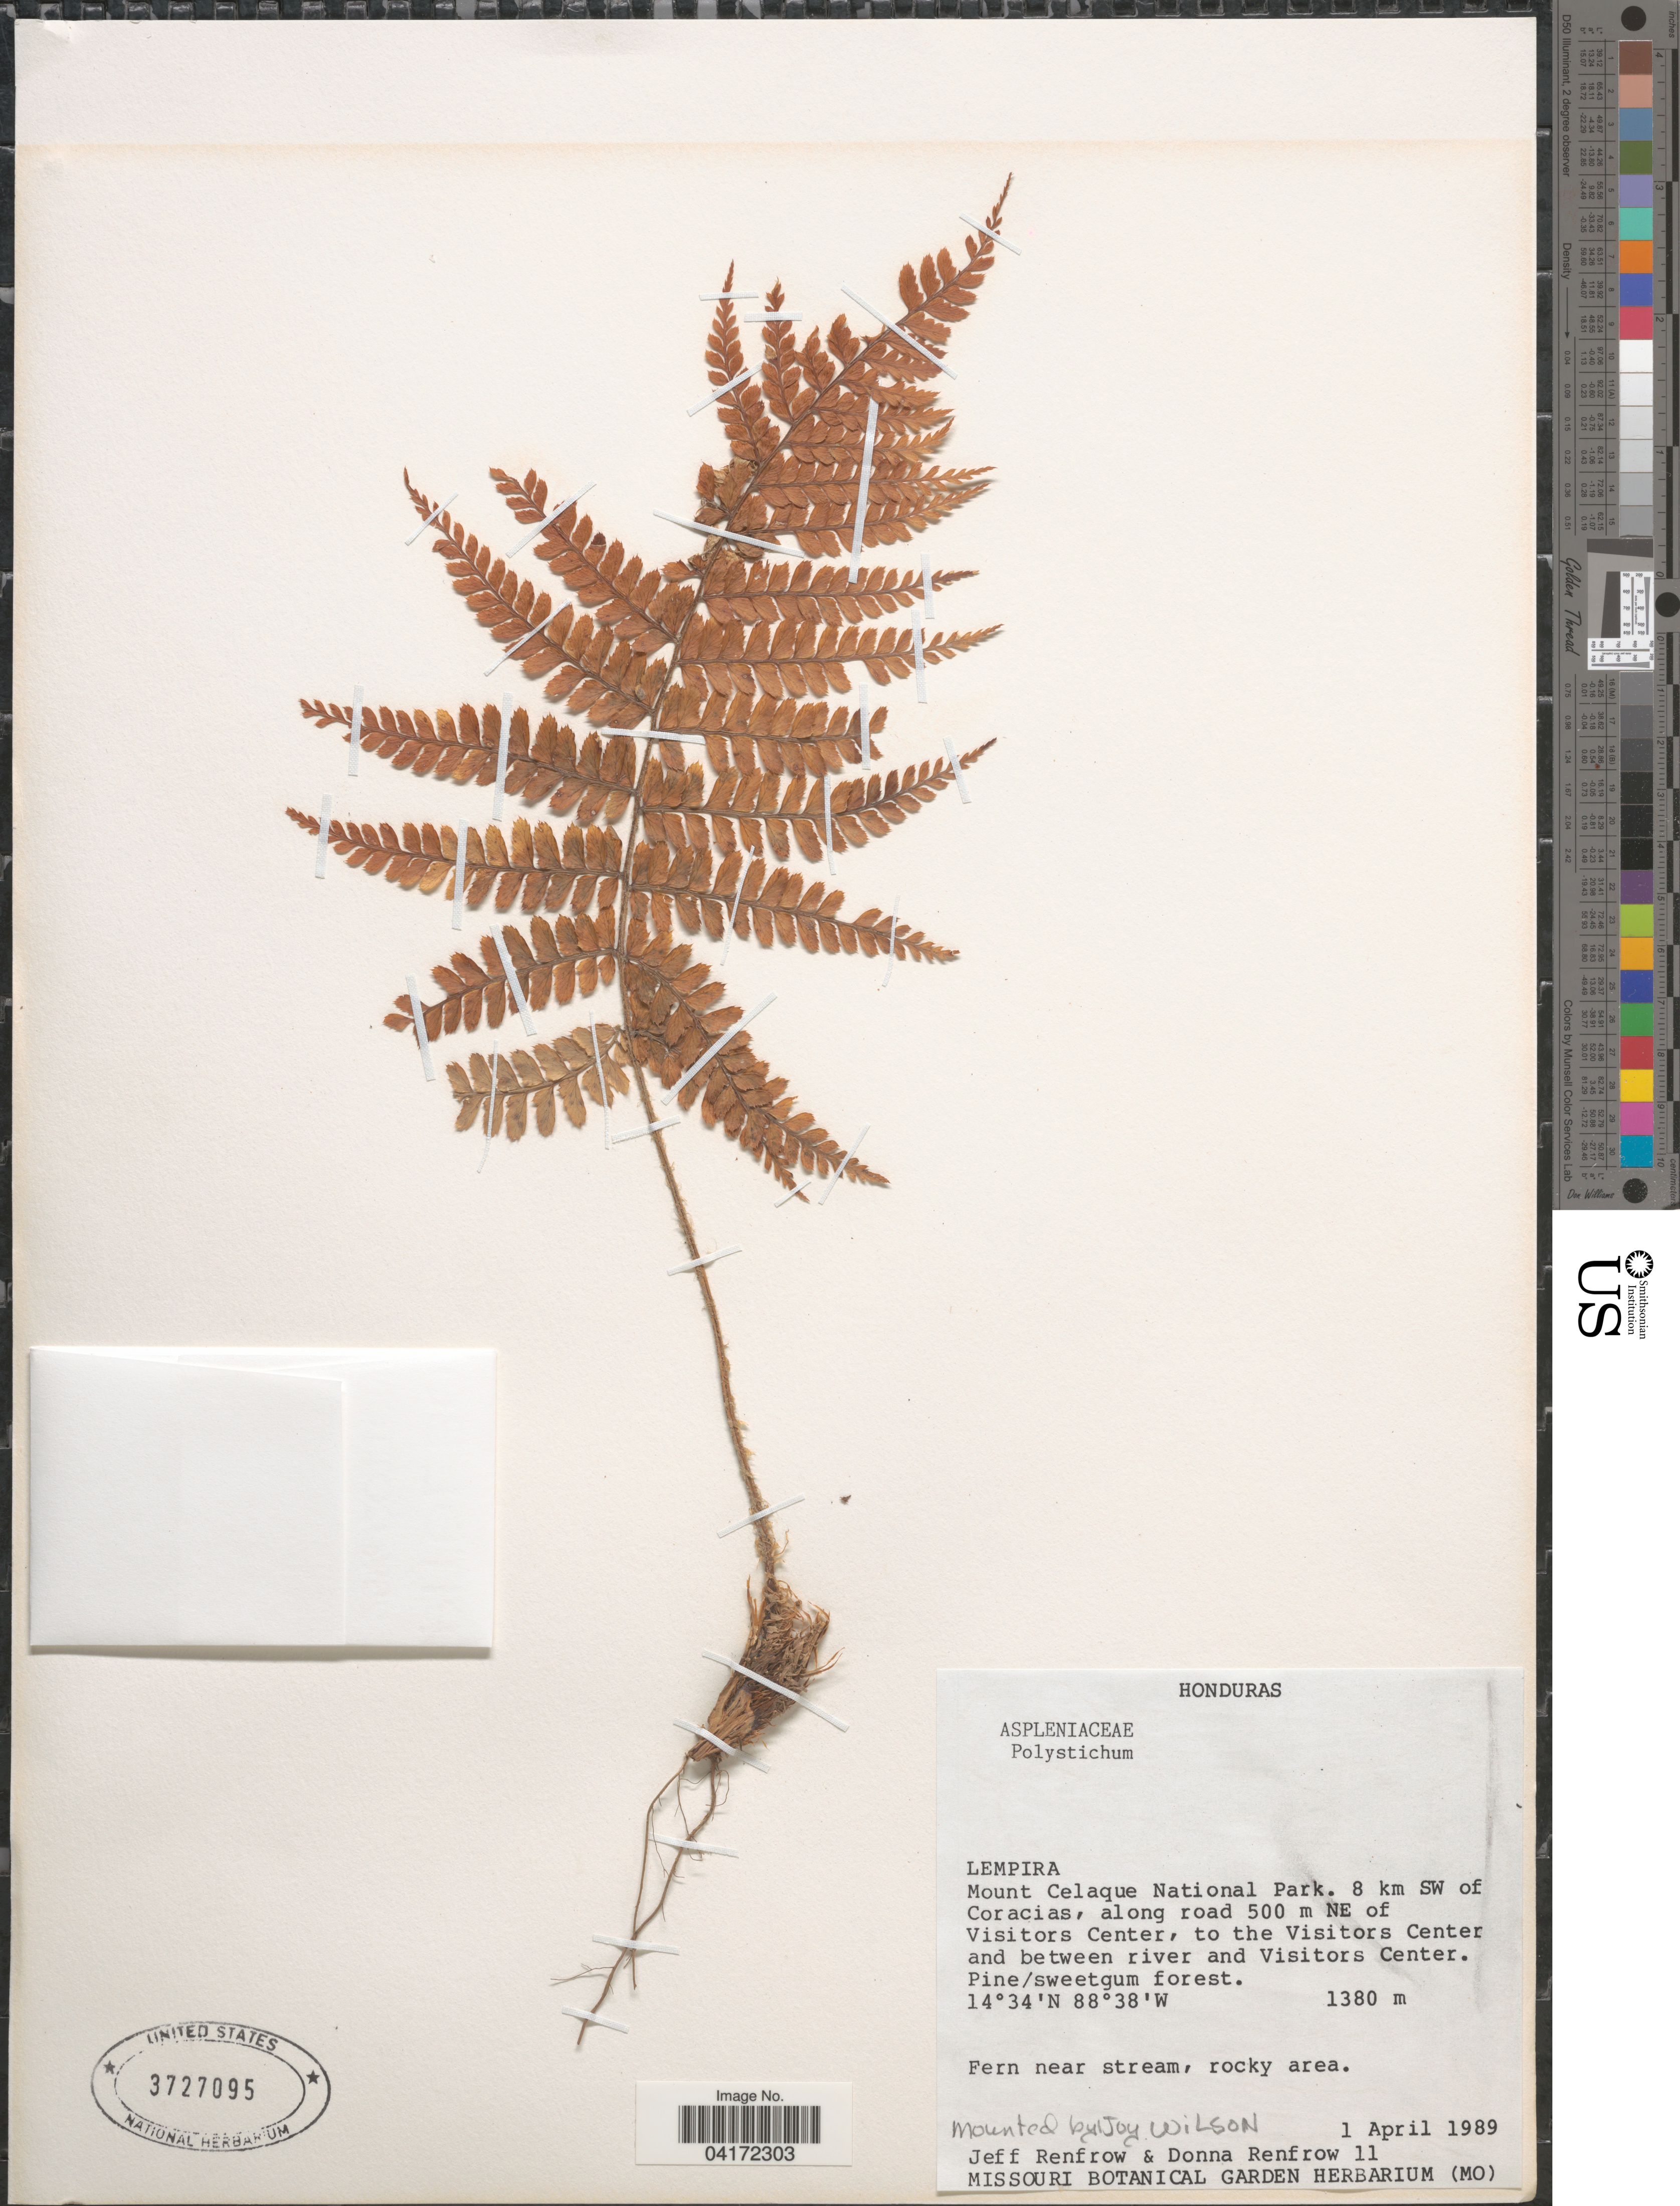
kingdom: Plantae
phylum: Tracheophyta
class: Polypodiopsida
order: Polypodiales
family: Dryopteridaceae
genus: Polystichum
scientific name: Polystichum sp.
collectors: J. Renfrow & D. Renfrow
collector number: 111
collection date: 1989-04-01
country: Honduras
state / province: Lempira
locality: Mount Celaque National Park. 8 km SW of Coracias, along road 500 m NE of Visitors Center, to the Visitors Center and between river and Visitors Center.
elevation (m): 1380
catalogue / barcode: US 3727095